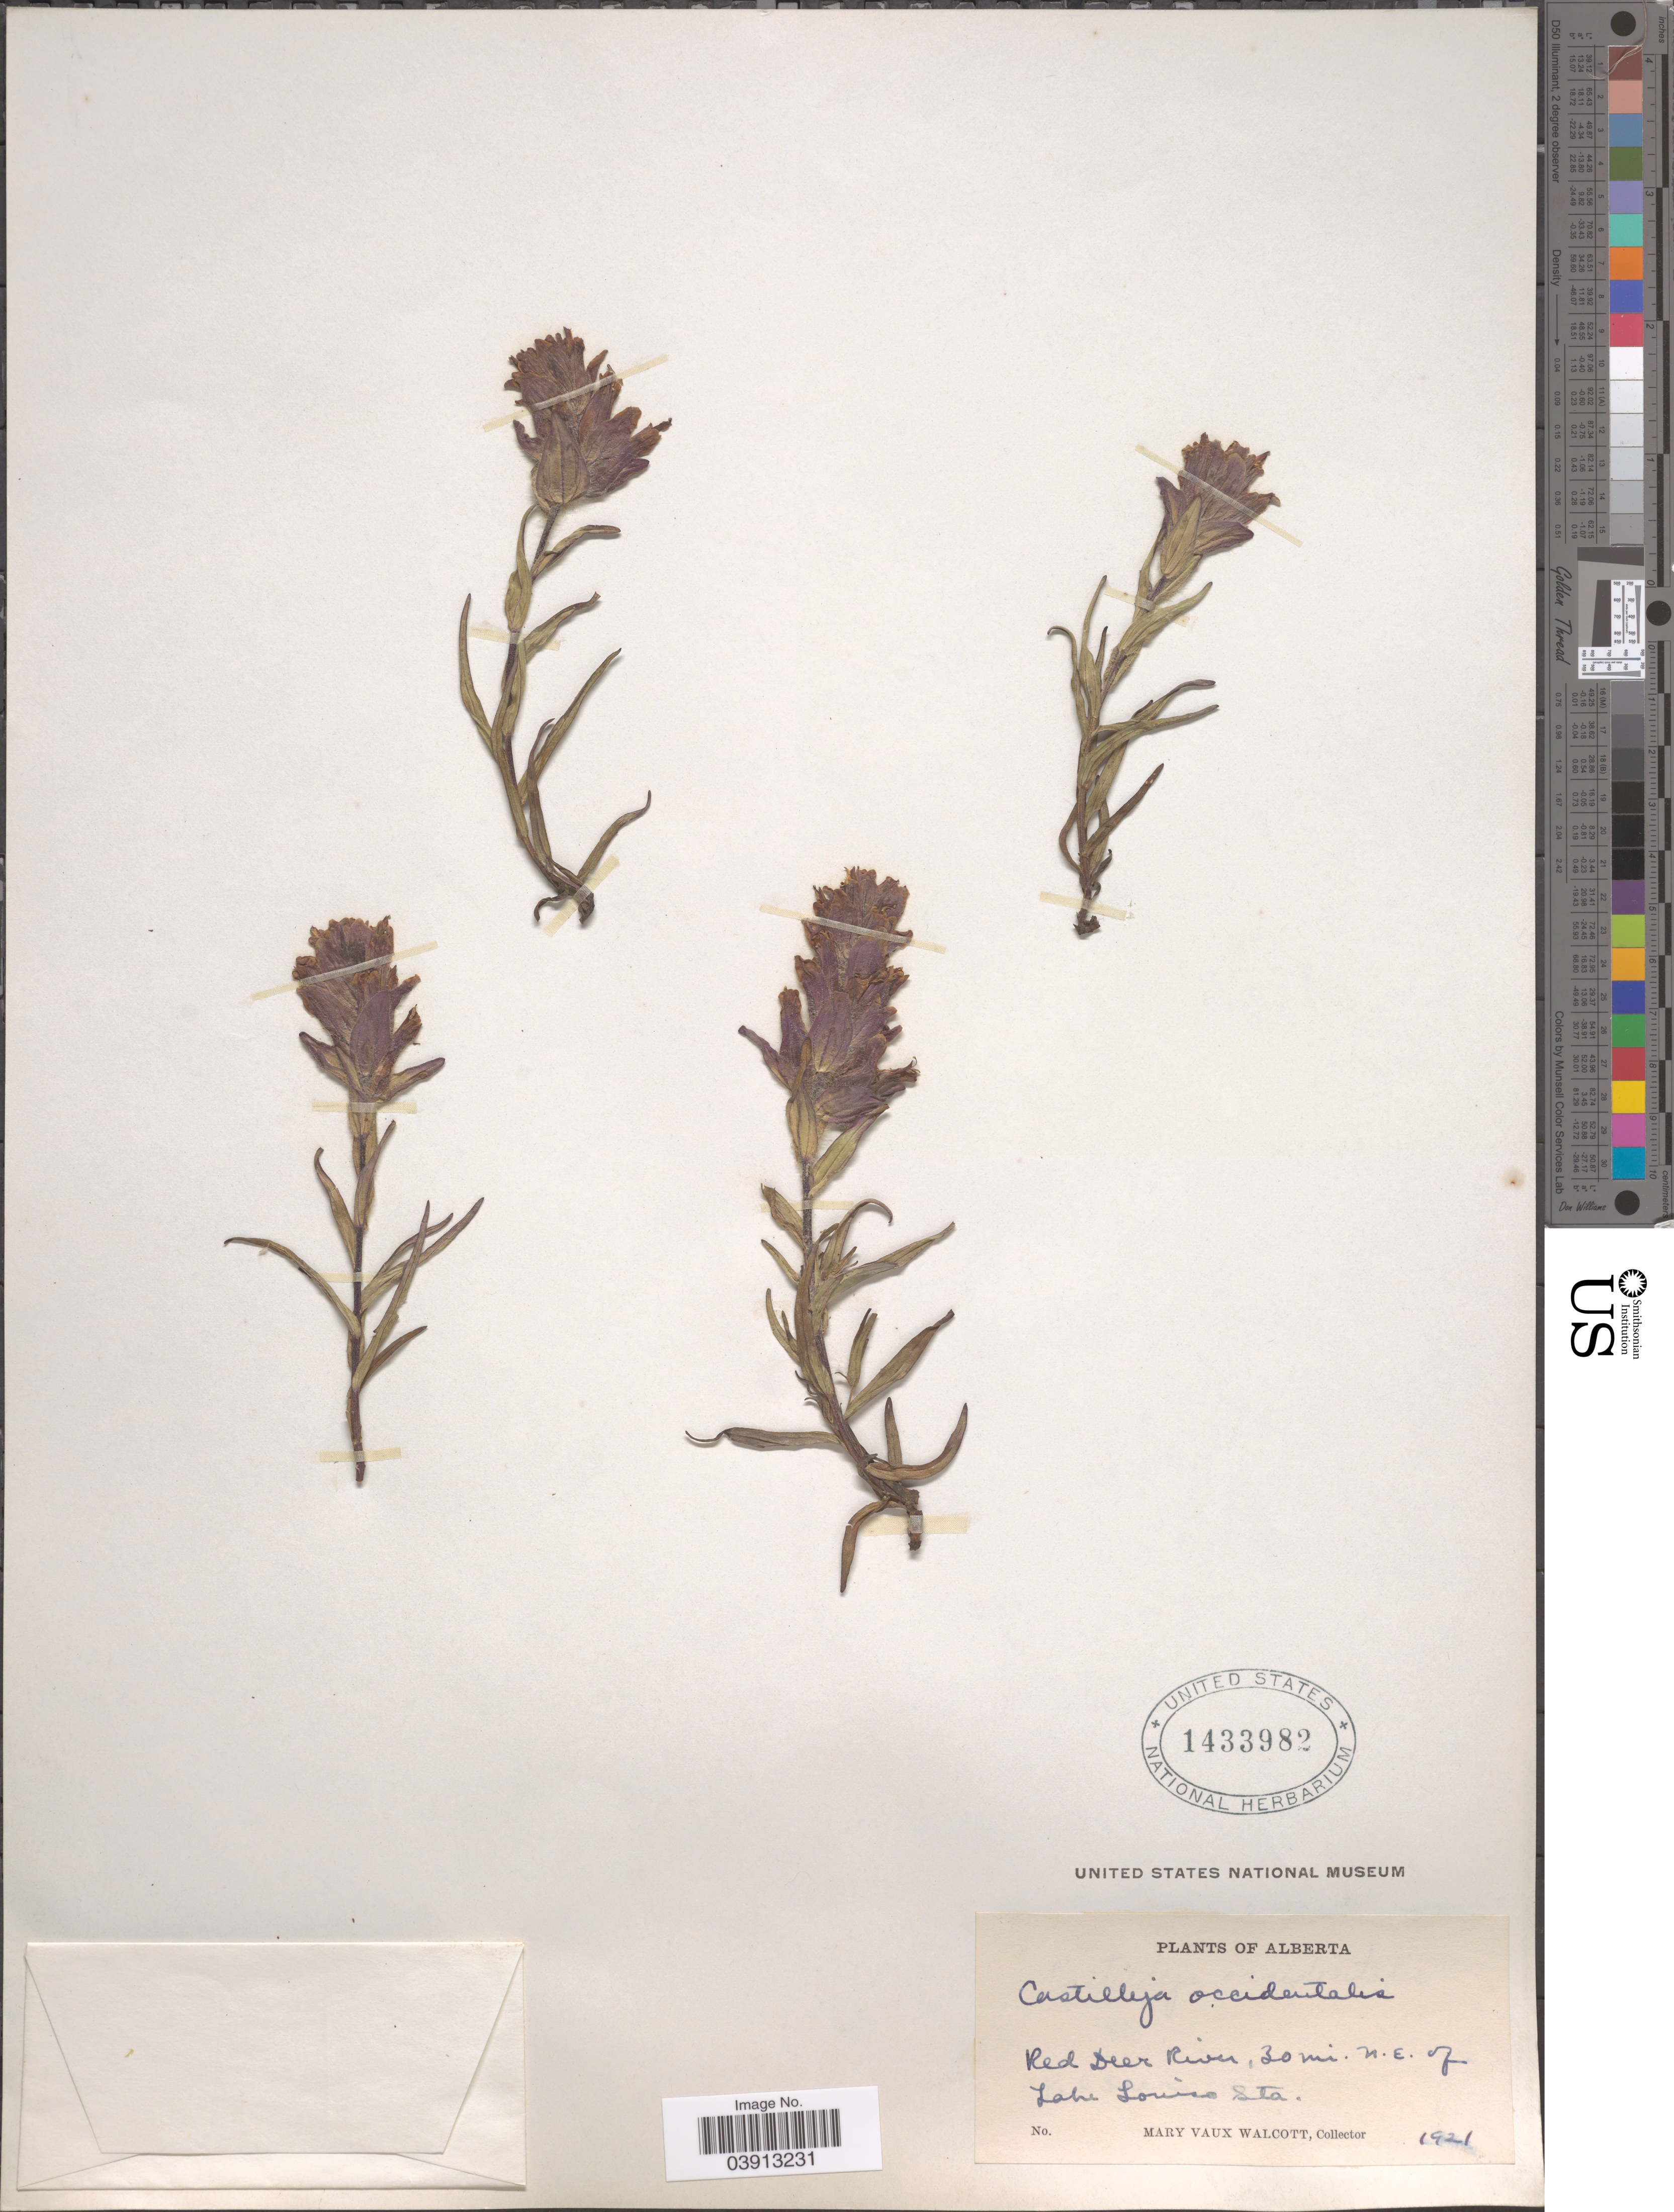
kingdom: Plantae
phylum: Tracheophyta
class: Magnoliopsida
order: Lamiales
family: Orobanchaceae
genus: Castilleja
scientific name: Castilleja occidentalis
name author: Torr.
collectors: M. Walcott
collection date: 1921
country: Canada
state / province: Alberta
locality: Red Deer River, 30 mi. N.E. of Lake Louise Sta.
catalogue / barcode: US 1433982